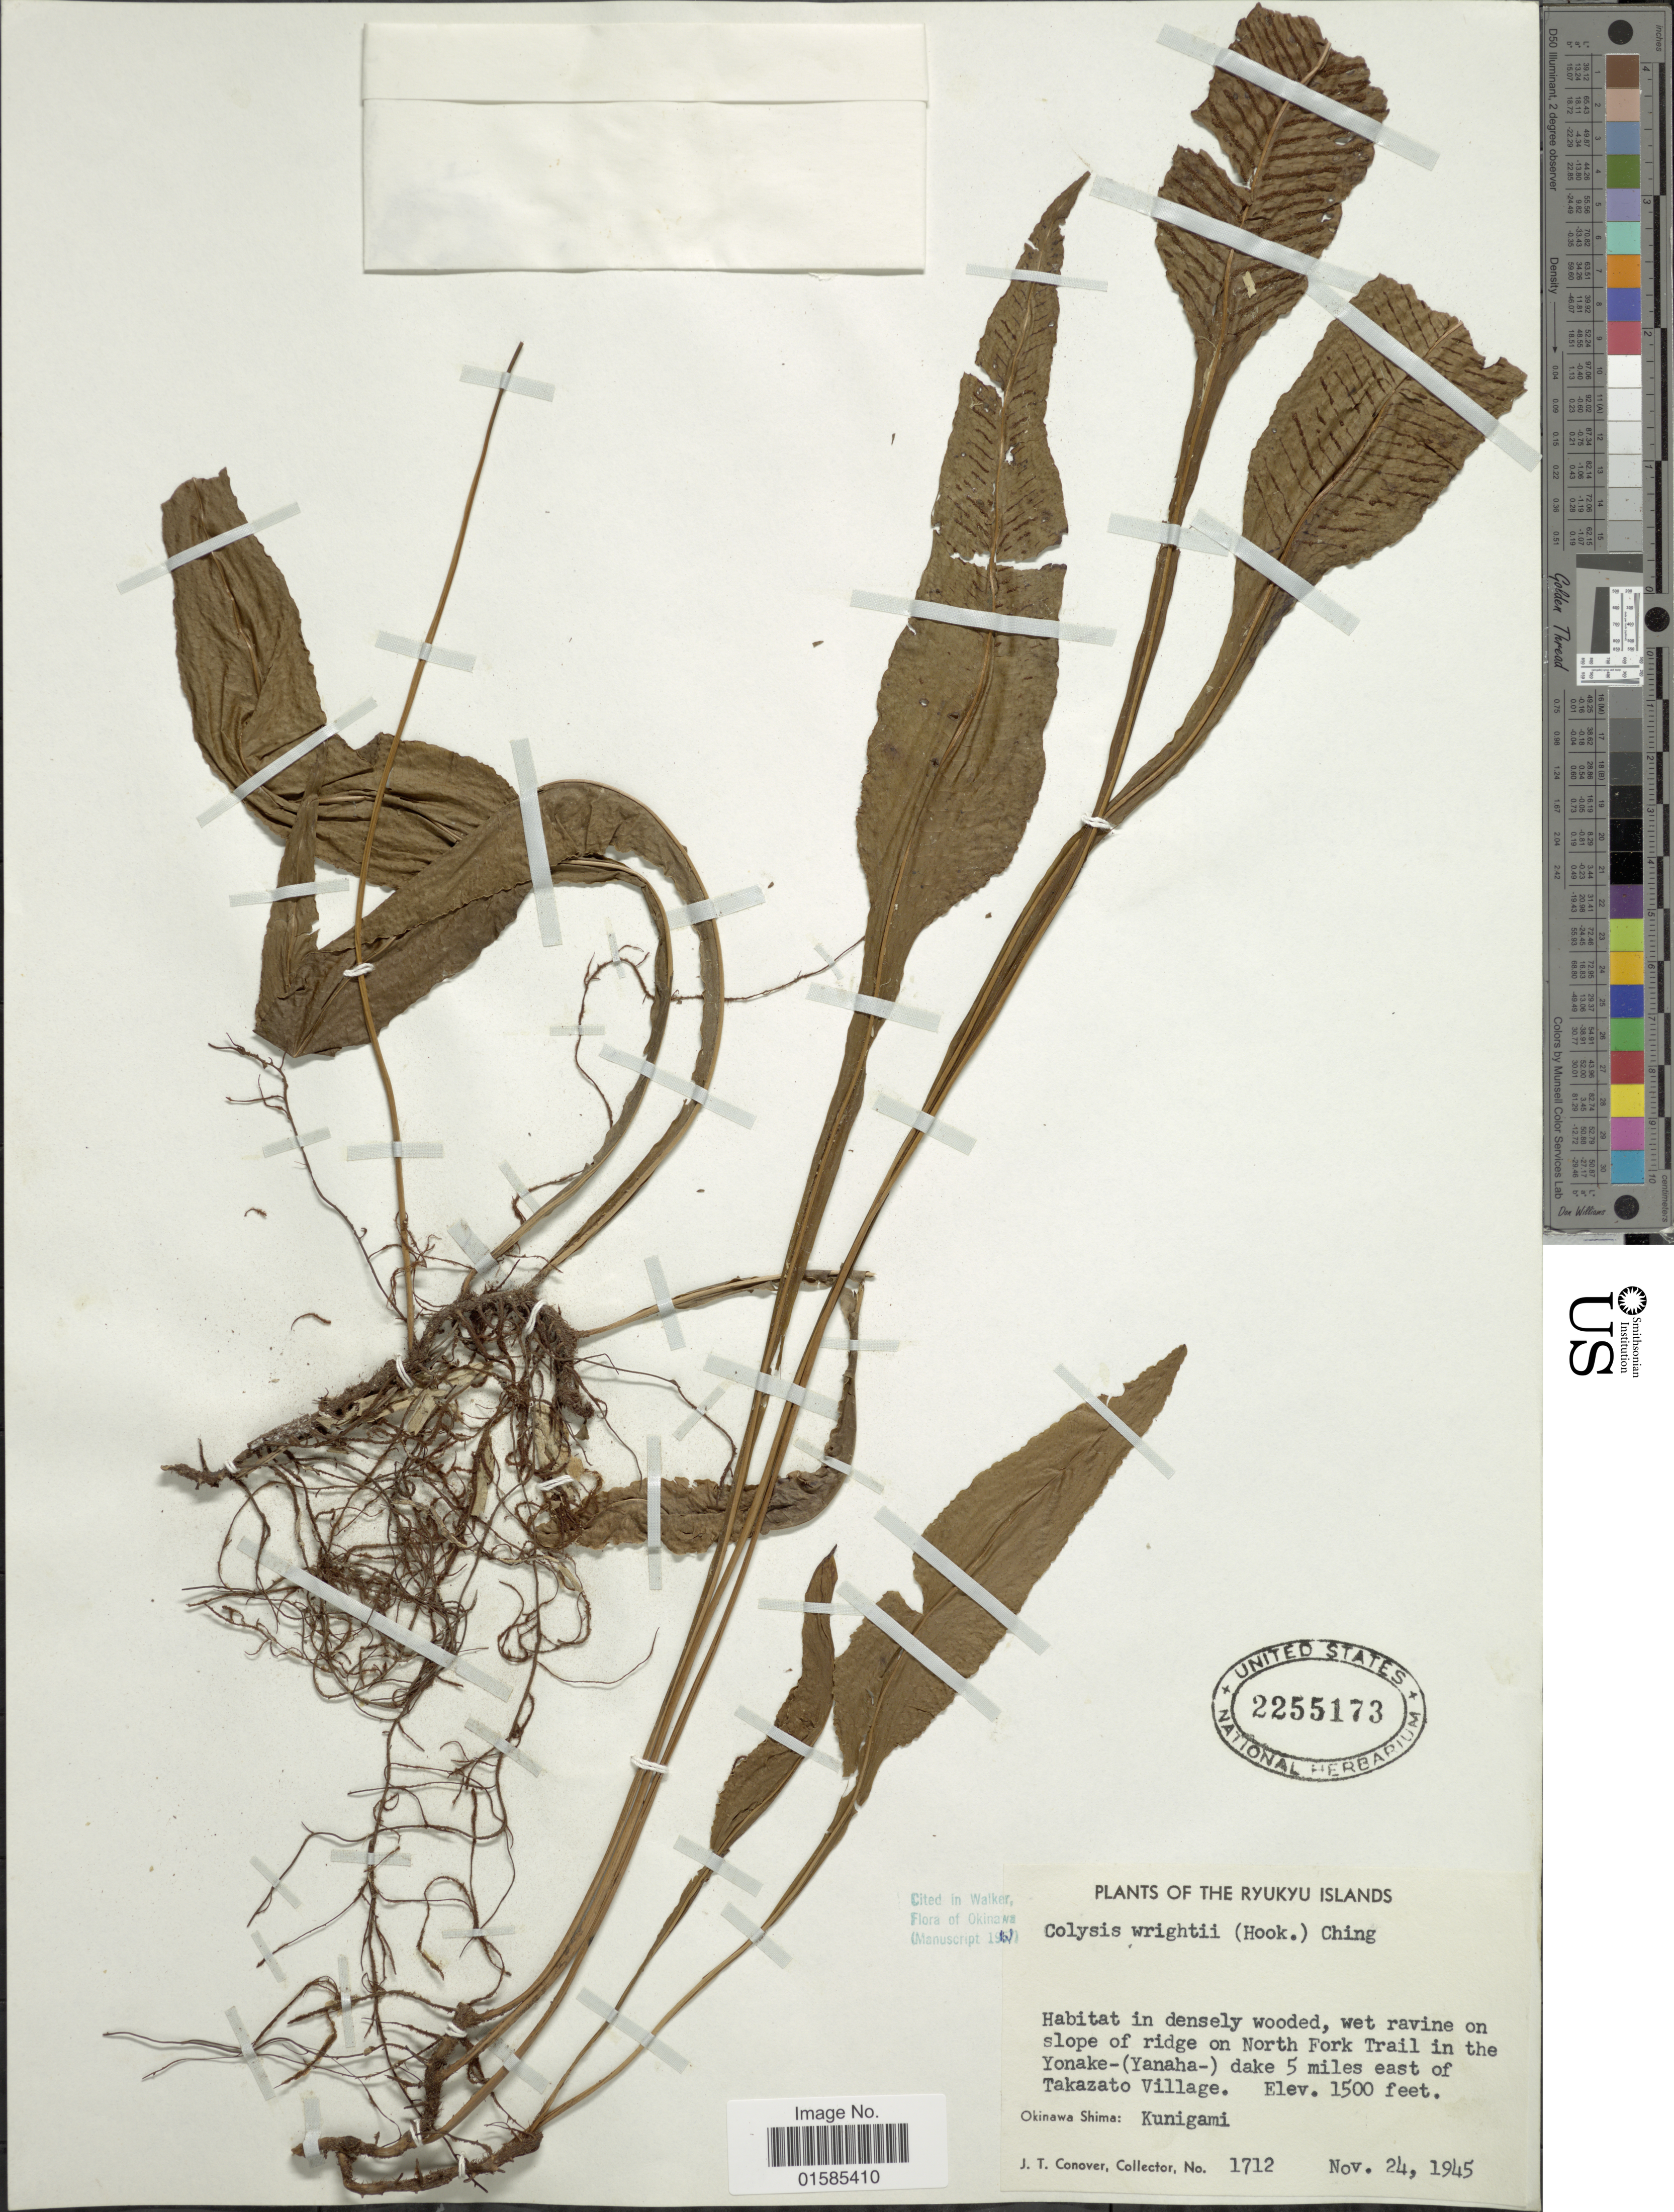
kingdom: Plantae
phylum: Tracheophyta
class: Polypodiopsida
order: Polypodiales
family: Polypodiaceae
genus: Leptochilus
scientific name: Leptochilus wrightii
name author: (Hook.) X.C. Zhang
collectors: J. T. Conover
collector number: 1712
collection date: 1945-11-24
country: Japan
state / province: Okinawa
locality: Ryukyu, Islands, slope of ridge on North Fork Trail in the Yonake-(Yanaha-) dake 5 miles eas of Takazato Village.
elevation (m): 457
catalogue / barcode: US 2255173